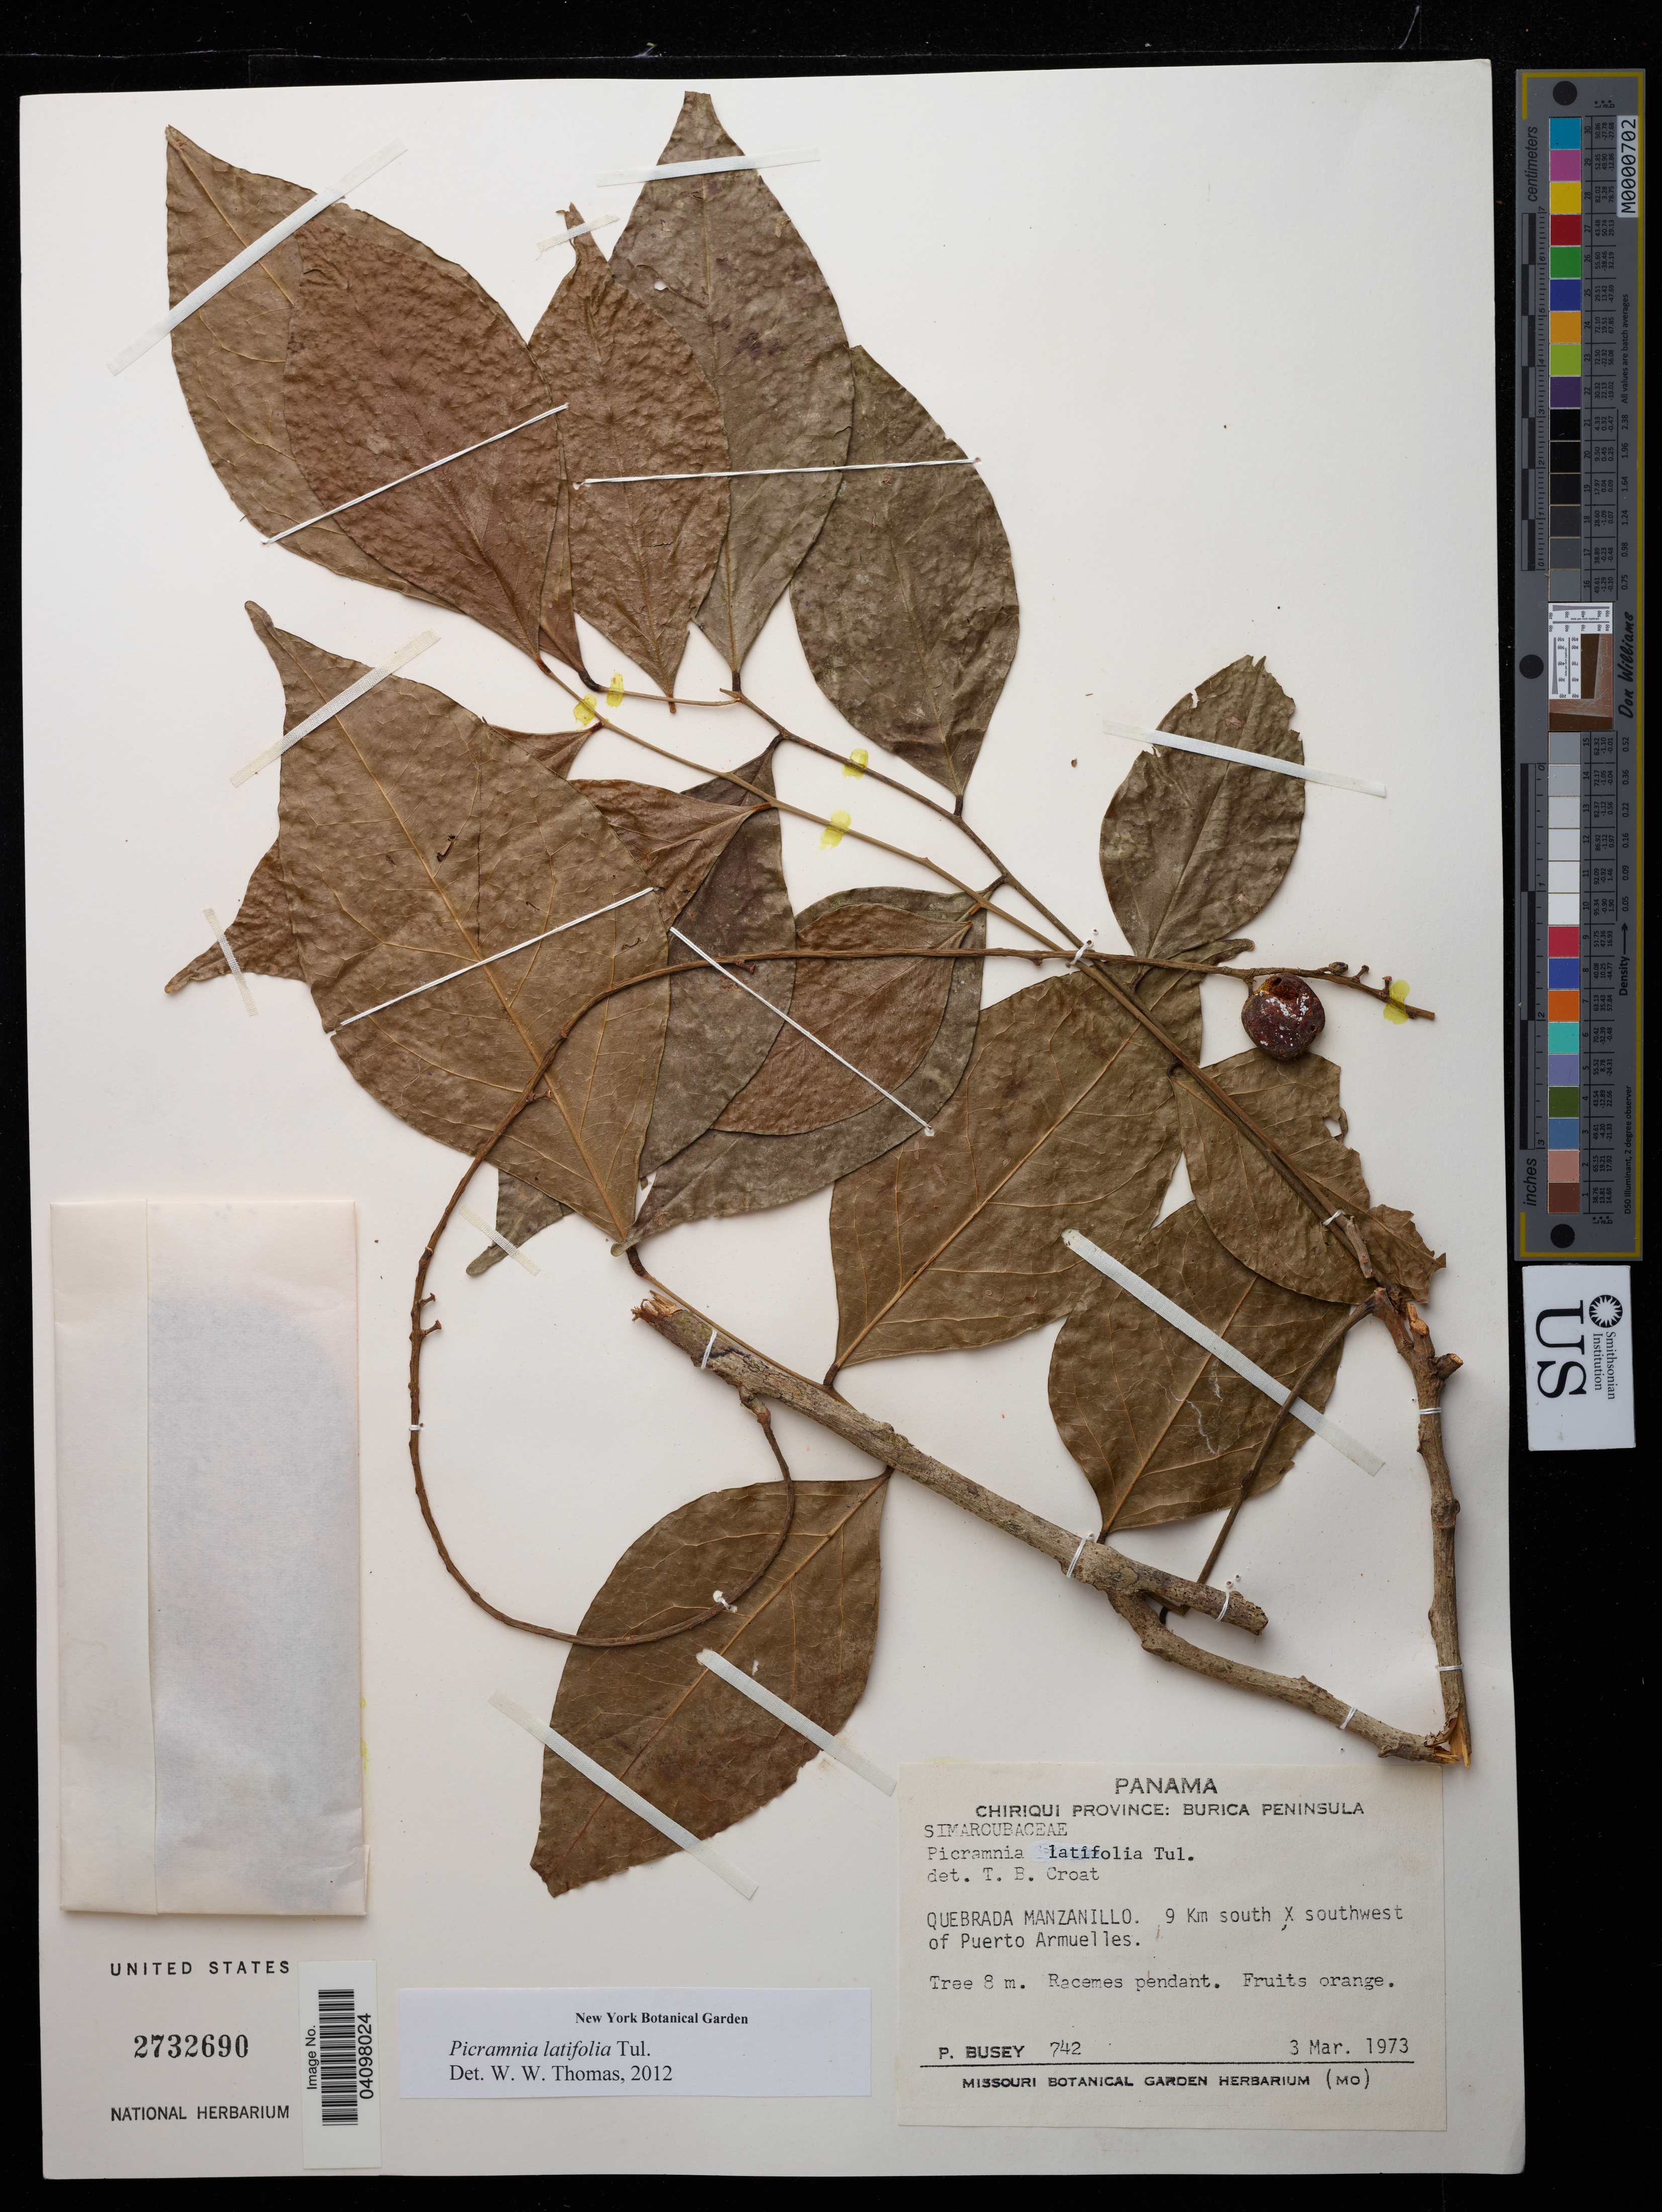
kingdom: Plantae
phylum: Tracheophyta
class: Magnoliopsida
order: Picramniales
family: Picramniaceae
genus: Picramnia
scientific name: Picramnia latifolia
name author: Tul.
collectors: P. Busey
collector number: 742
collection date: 1973-03-03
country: Panama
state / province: Chiriqui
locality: Burica Peninsula. Quebrada Manzanillo. 9 Km south X southwest of Puerto Armuelles.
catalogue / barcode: US 2732690